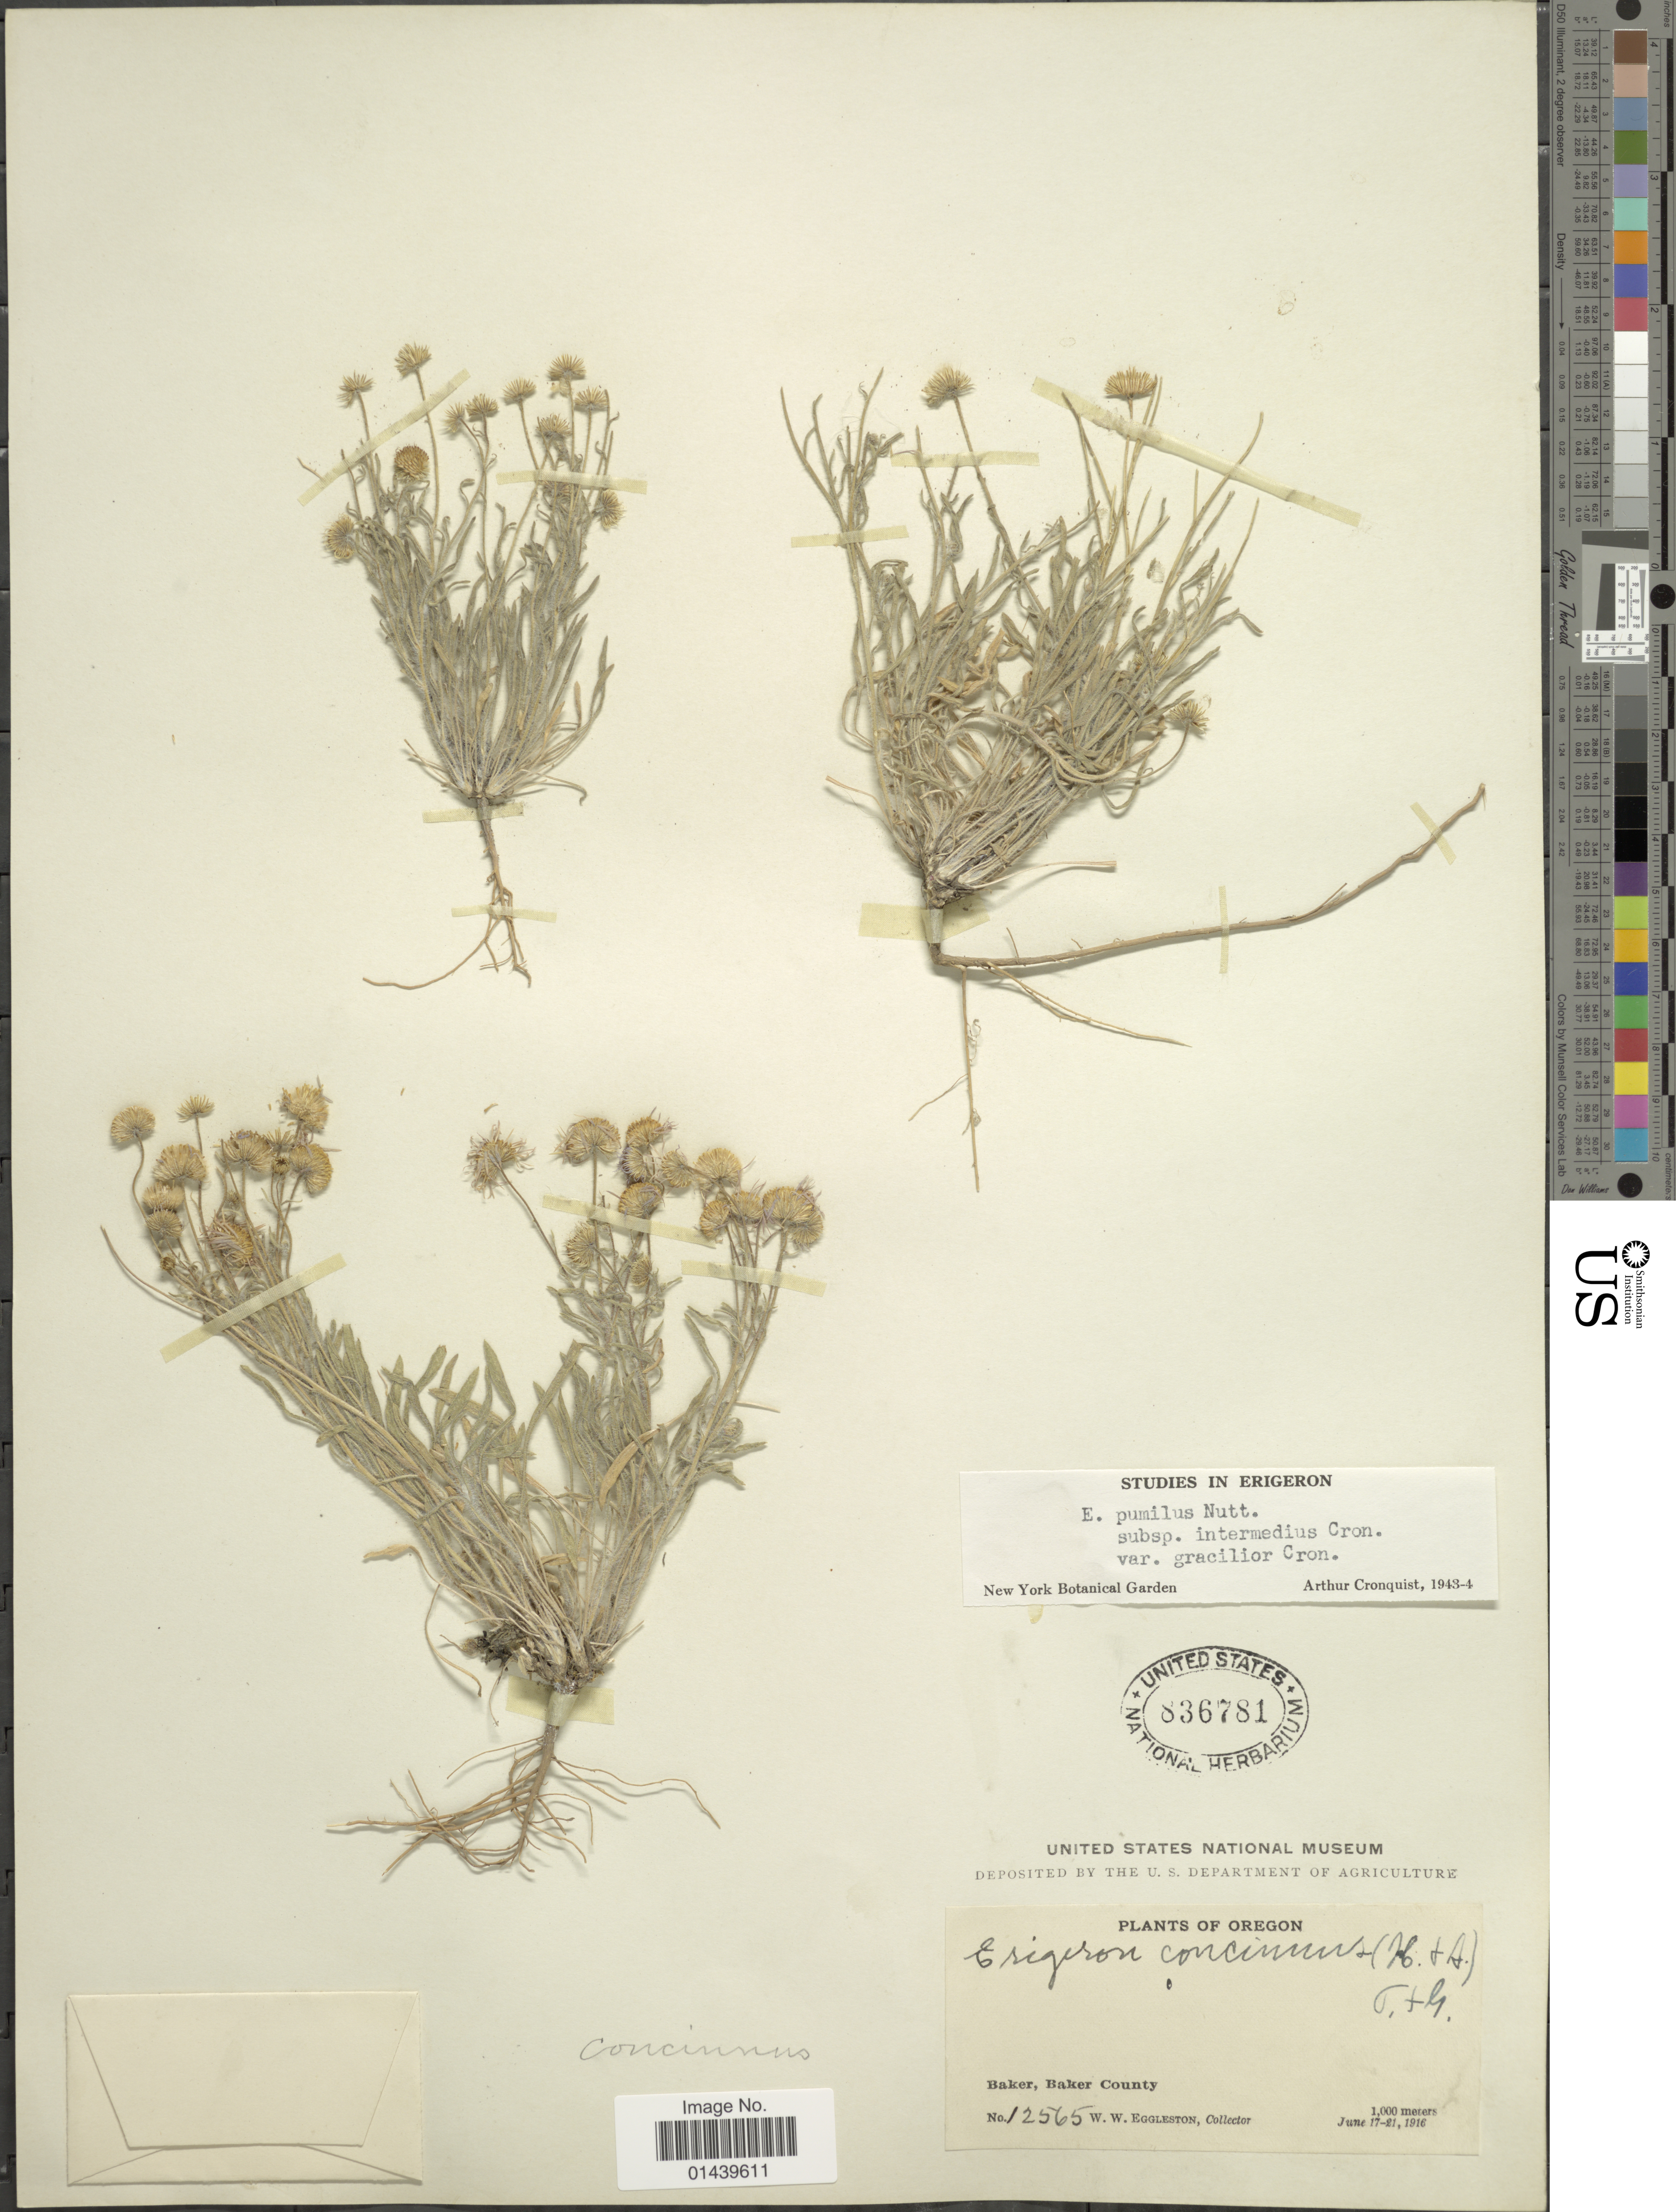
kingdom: Plantae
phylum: Tracheophyta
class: Magnoliopsida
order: Asterales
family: Asteraceae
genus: Erigeron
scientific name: Erigeron pumilus subsp. intermedius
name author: Cronq.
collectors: W. W. Eggleston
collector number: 12565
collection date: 1916-06-17/1916-06-21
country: United States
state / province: Oregon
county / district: Baker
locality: Baker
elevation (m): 1000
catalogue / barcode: US 836781